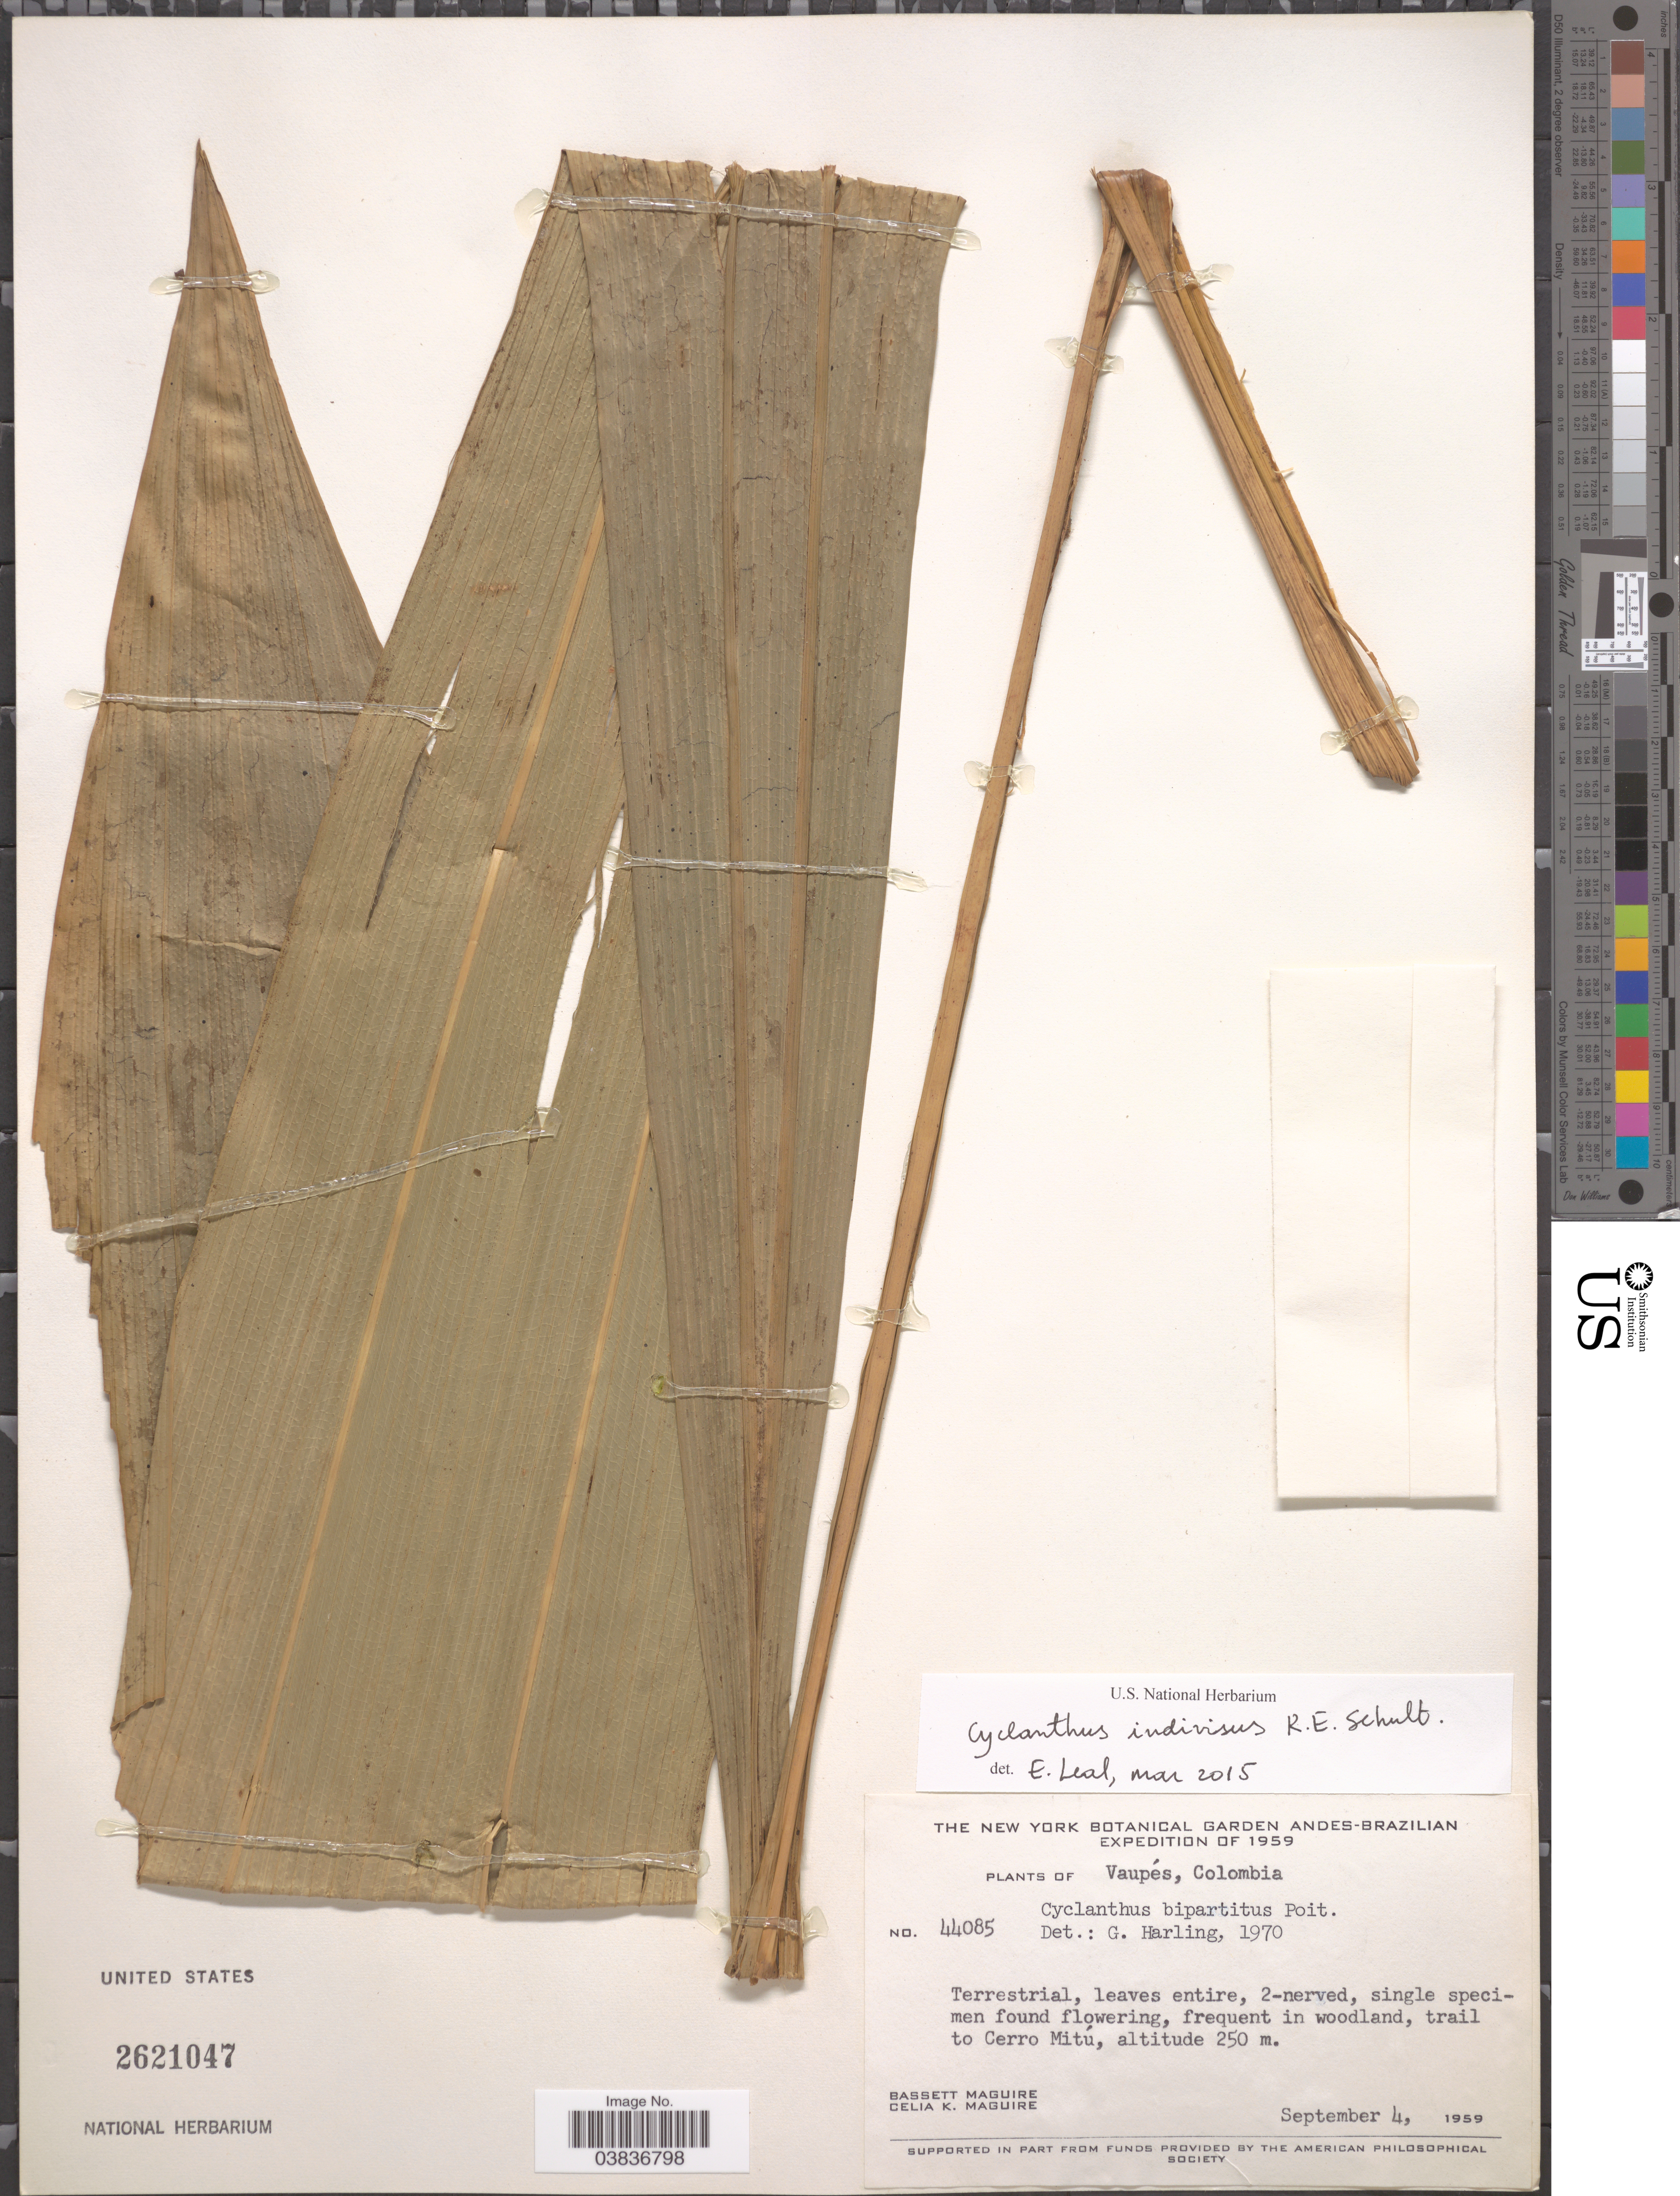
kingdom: Plantae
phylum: Tracheophyta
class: Liliopsida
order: Pandanales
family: Cyclanthaceae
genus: Cyclanthus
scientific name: Cyclanthus indivisus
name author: R.E. Schult.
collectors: B. Maguire & C. K. Maguire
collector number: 44085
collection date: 1959-09-04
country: Colombia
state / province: Vaupés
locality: Trail to Cerro Mitú.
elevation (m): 250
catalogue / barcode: US 2621047